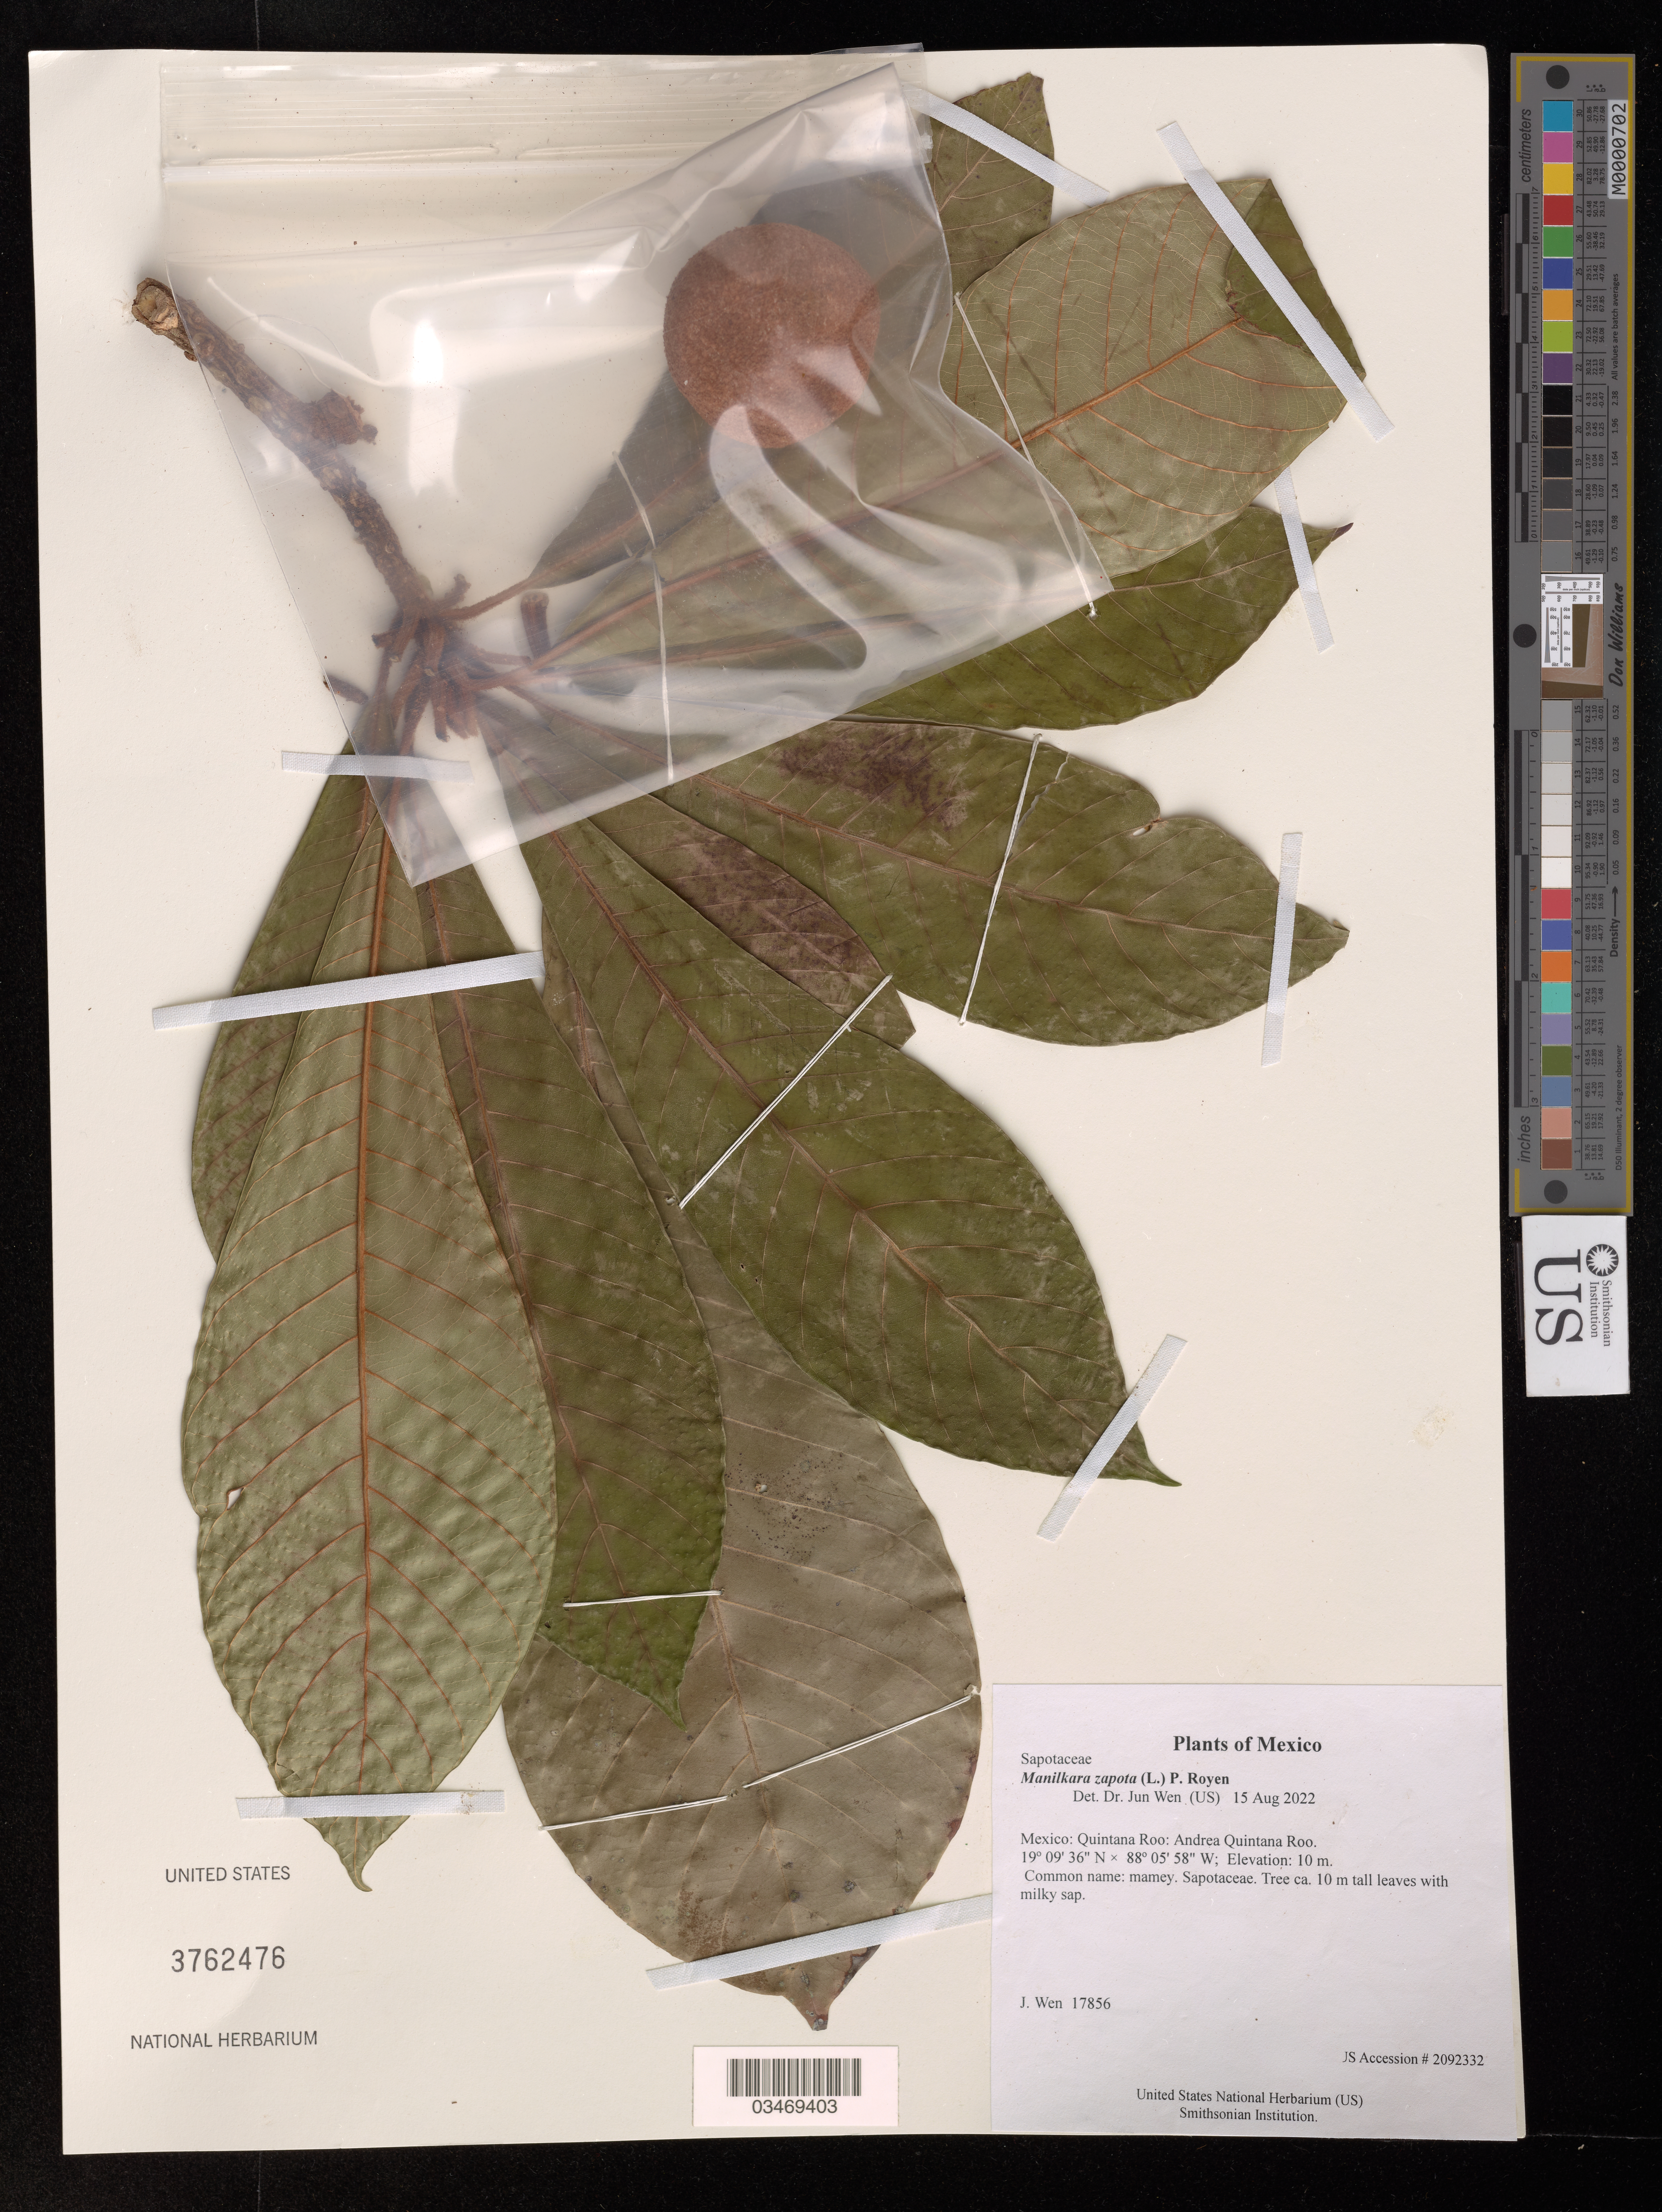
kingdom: Plantae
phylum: Tracheophyta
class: Magnoliopsida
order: Ericales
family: Sapotaceae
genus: Manilkara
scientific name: Manilkara zapota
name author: (L.) P. Royen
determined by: Wen, Jun, (BOT), Smithsonian Institution - National Museum of Natural History (UNITED STATES)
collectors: J. Wen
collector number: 17856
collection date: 2022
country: Mexico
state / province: Quintana Roo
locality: Andrea Quintana Roo.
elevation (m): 10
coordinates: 19 9 36 N, 88 5 58 W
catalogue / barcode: US 3762476